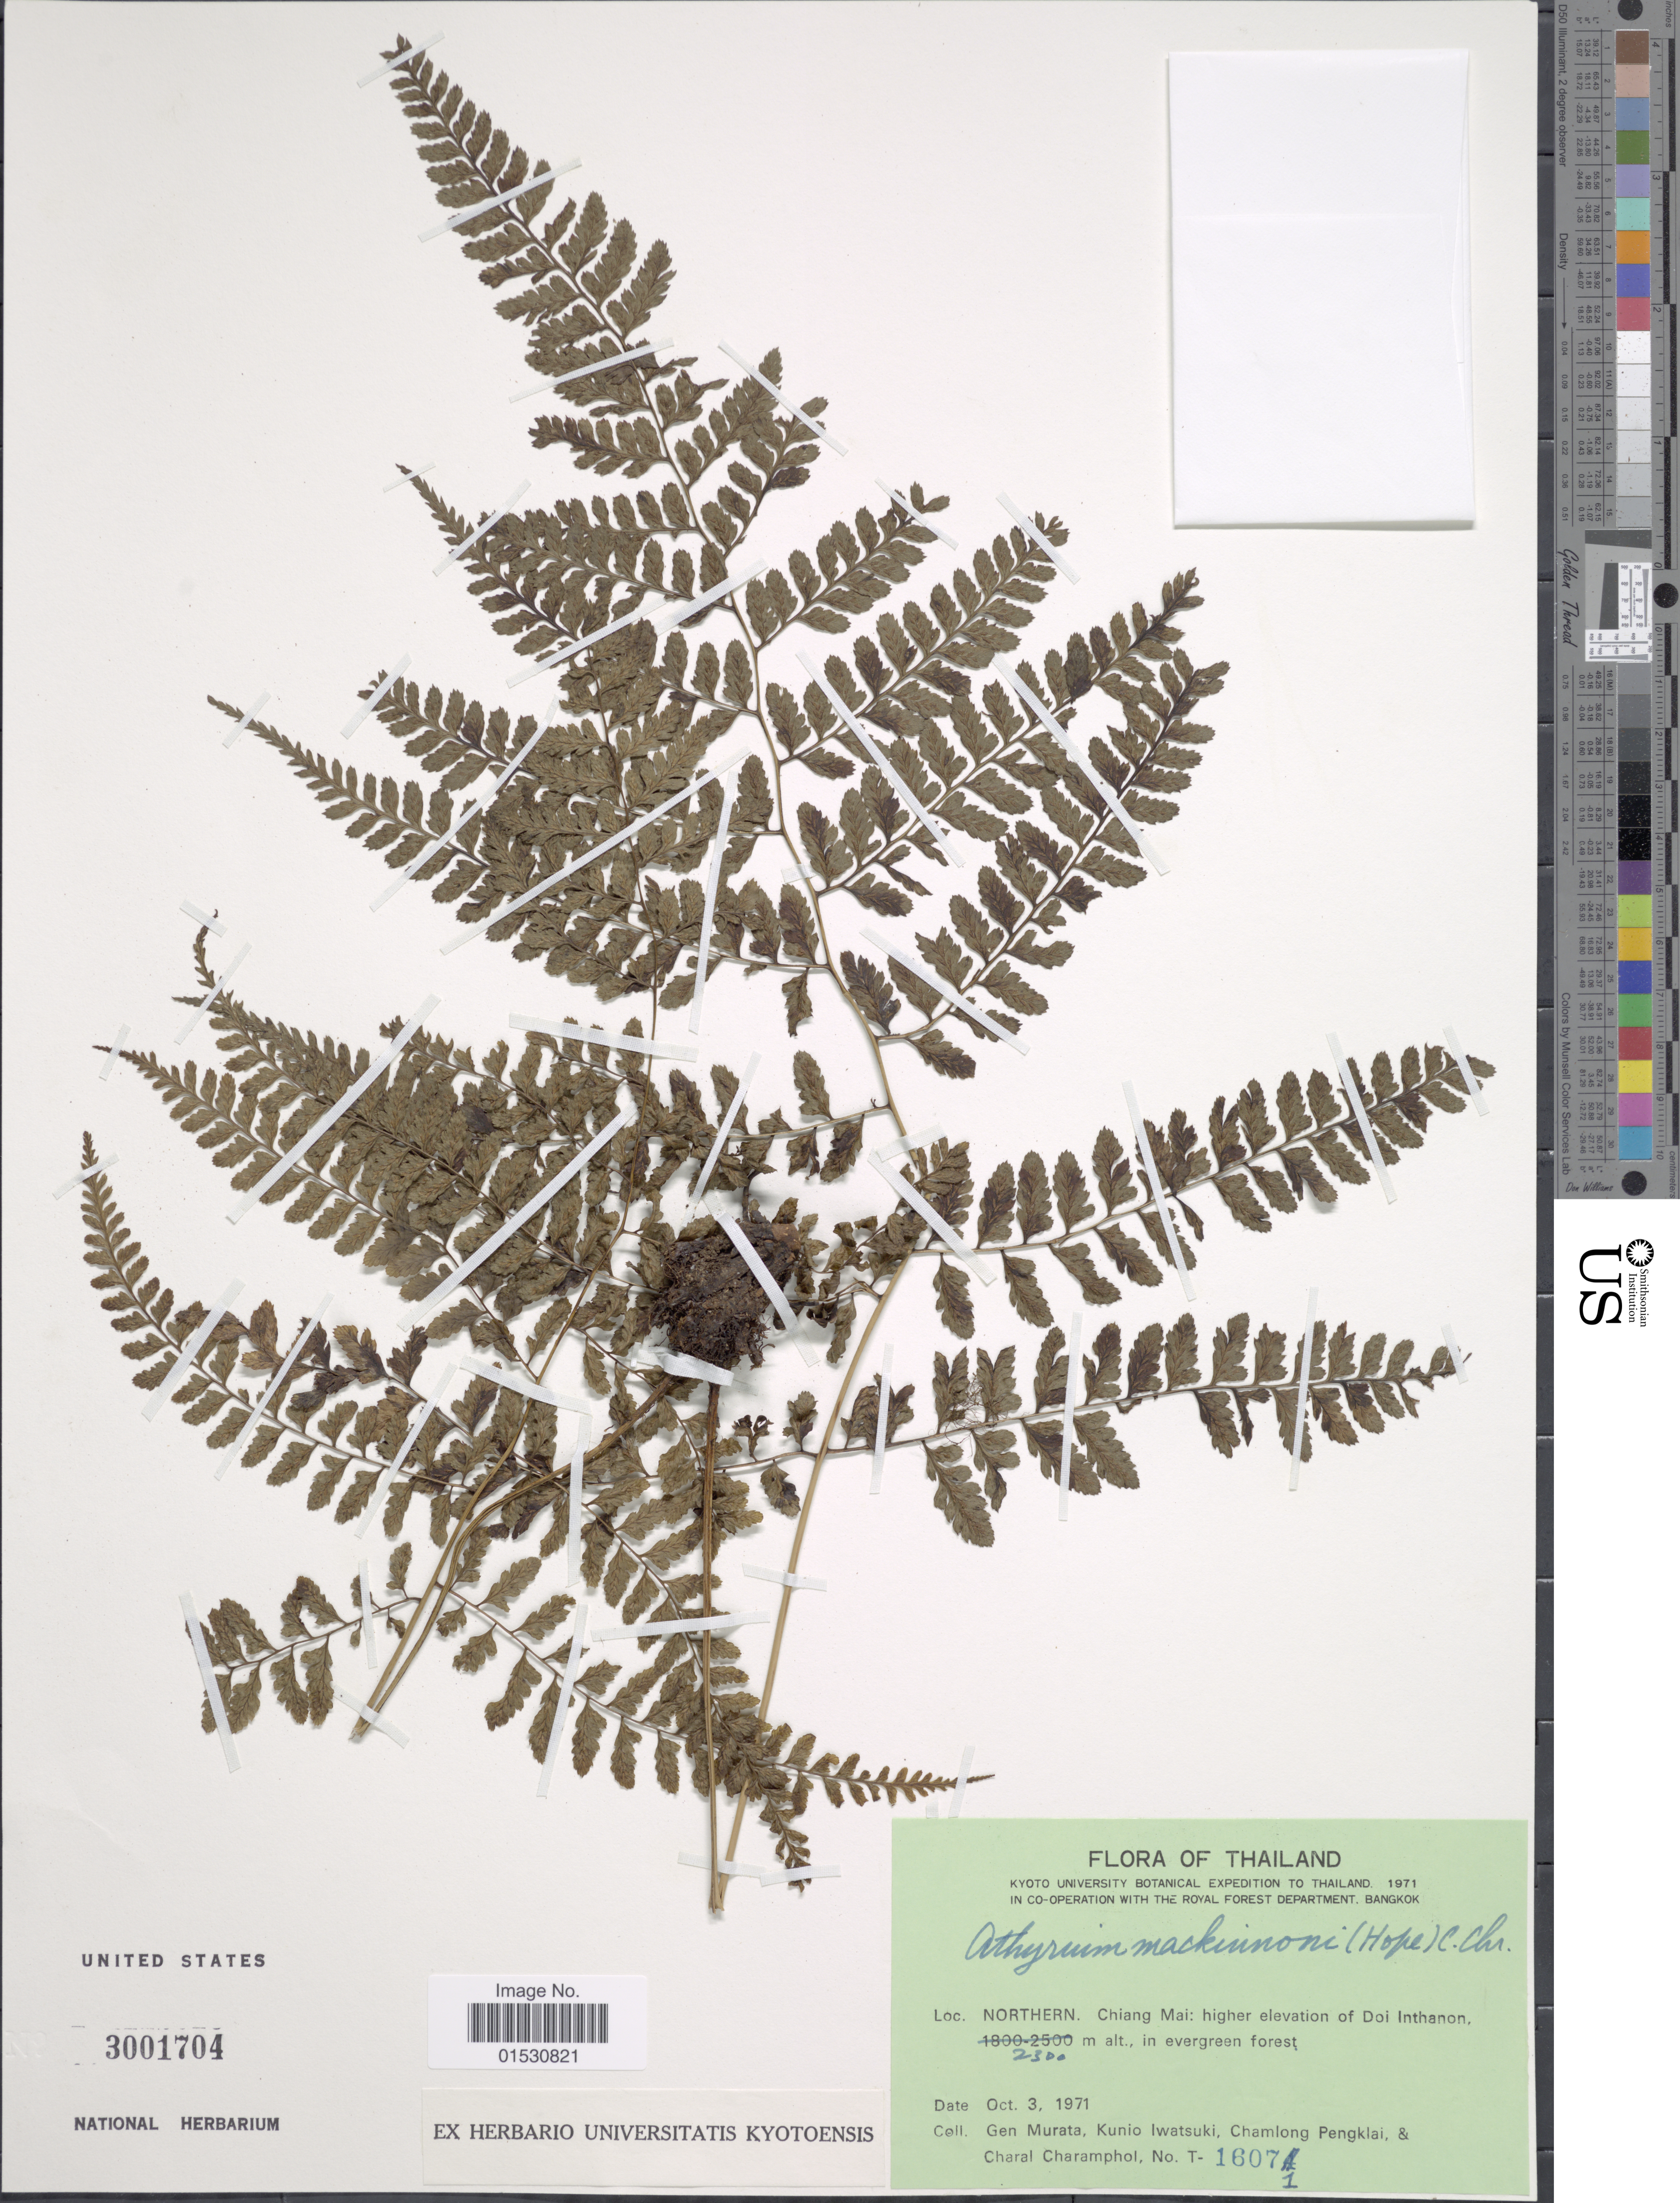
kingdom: Plantae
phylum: Tracheophyta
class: Polypodiopsida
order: Polypodiales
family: Athyriaceae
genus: Athyrium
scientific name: Athyrium mackinnonii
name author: (Hook.) C. Chr.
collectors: G. Murata, K. Iwatsuki, Chamlong Pengklai & C. Charamphol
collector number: T-16071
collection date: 1971-10-03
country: Thailand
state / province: Chiang Mai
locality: Northern. Chiang Mai: higher elevation of Doi Inthanon.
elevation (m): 2300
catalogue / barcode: US 3001704